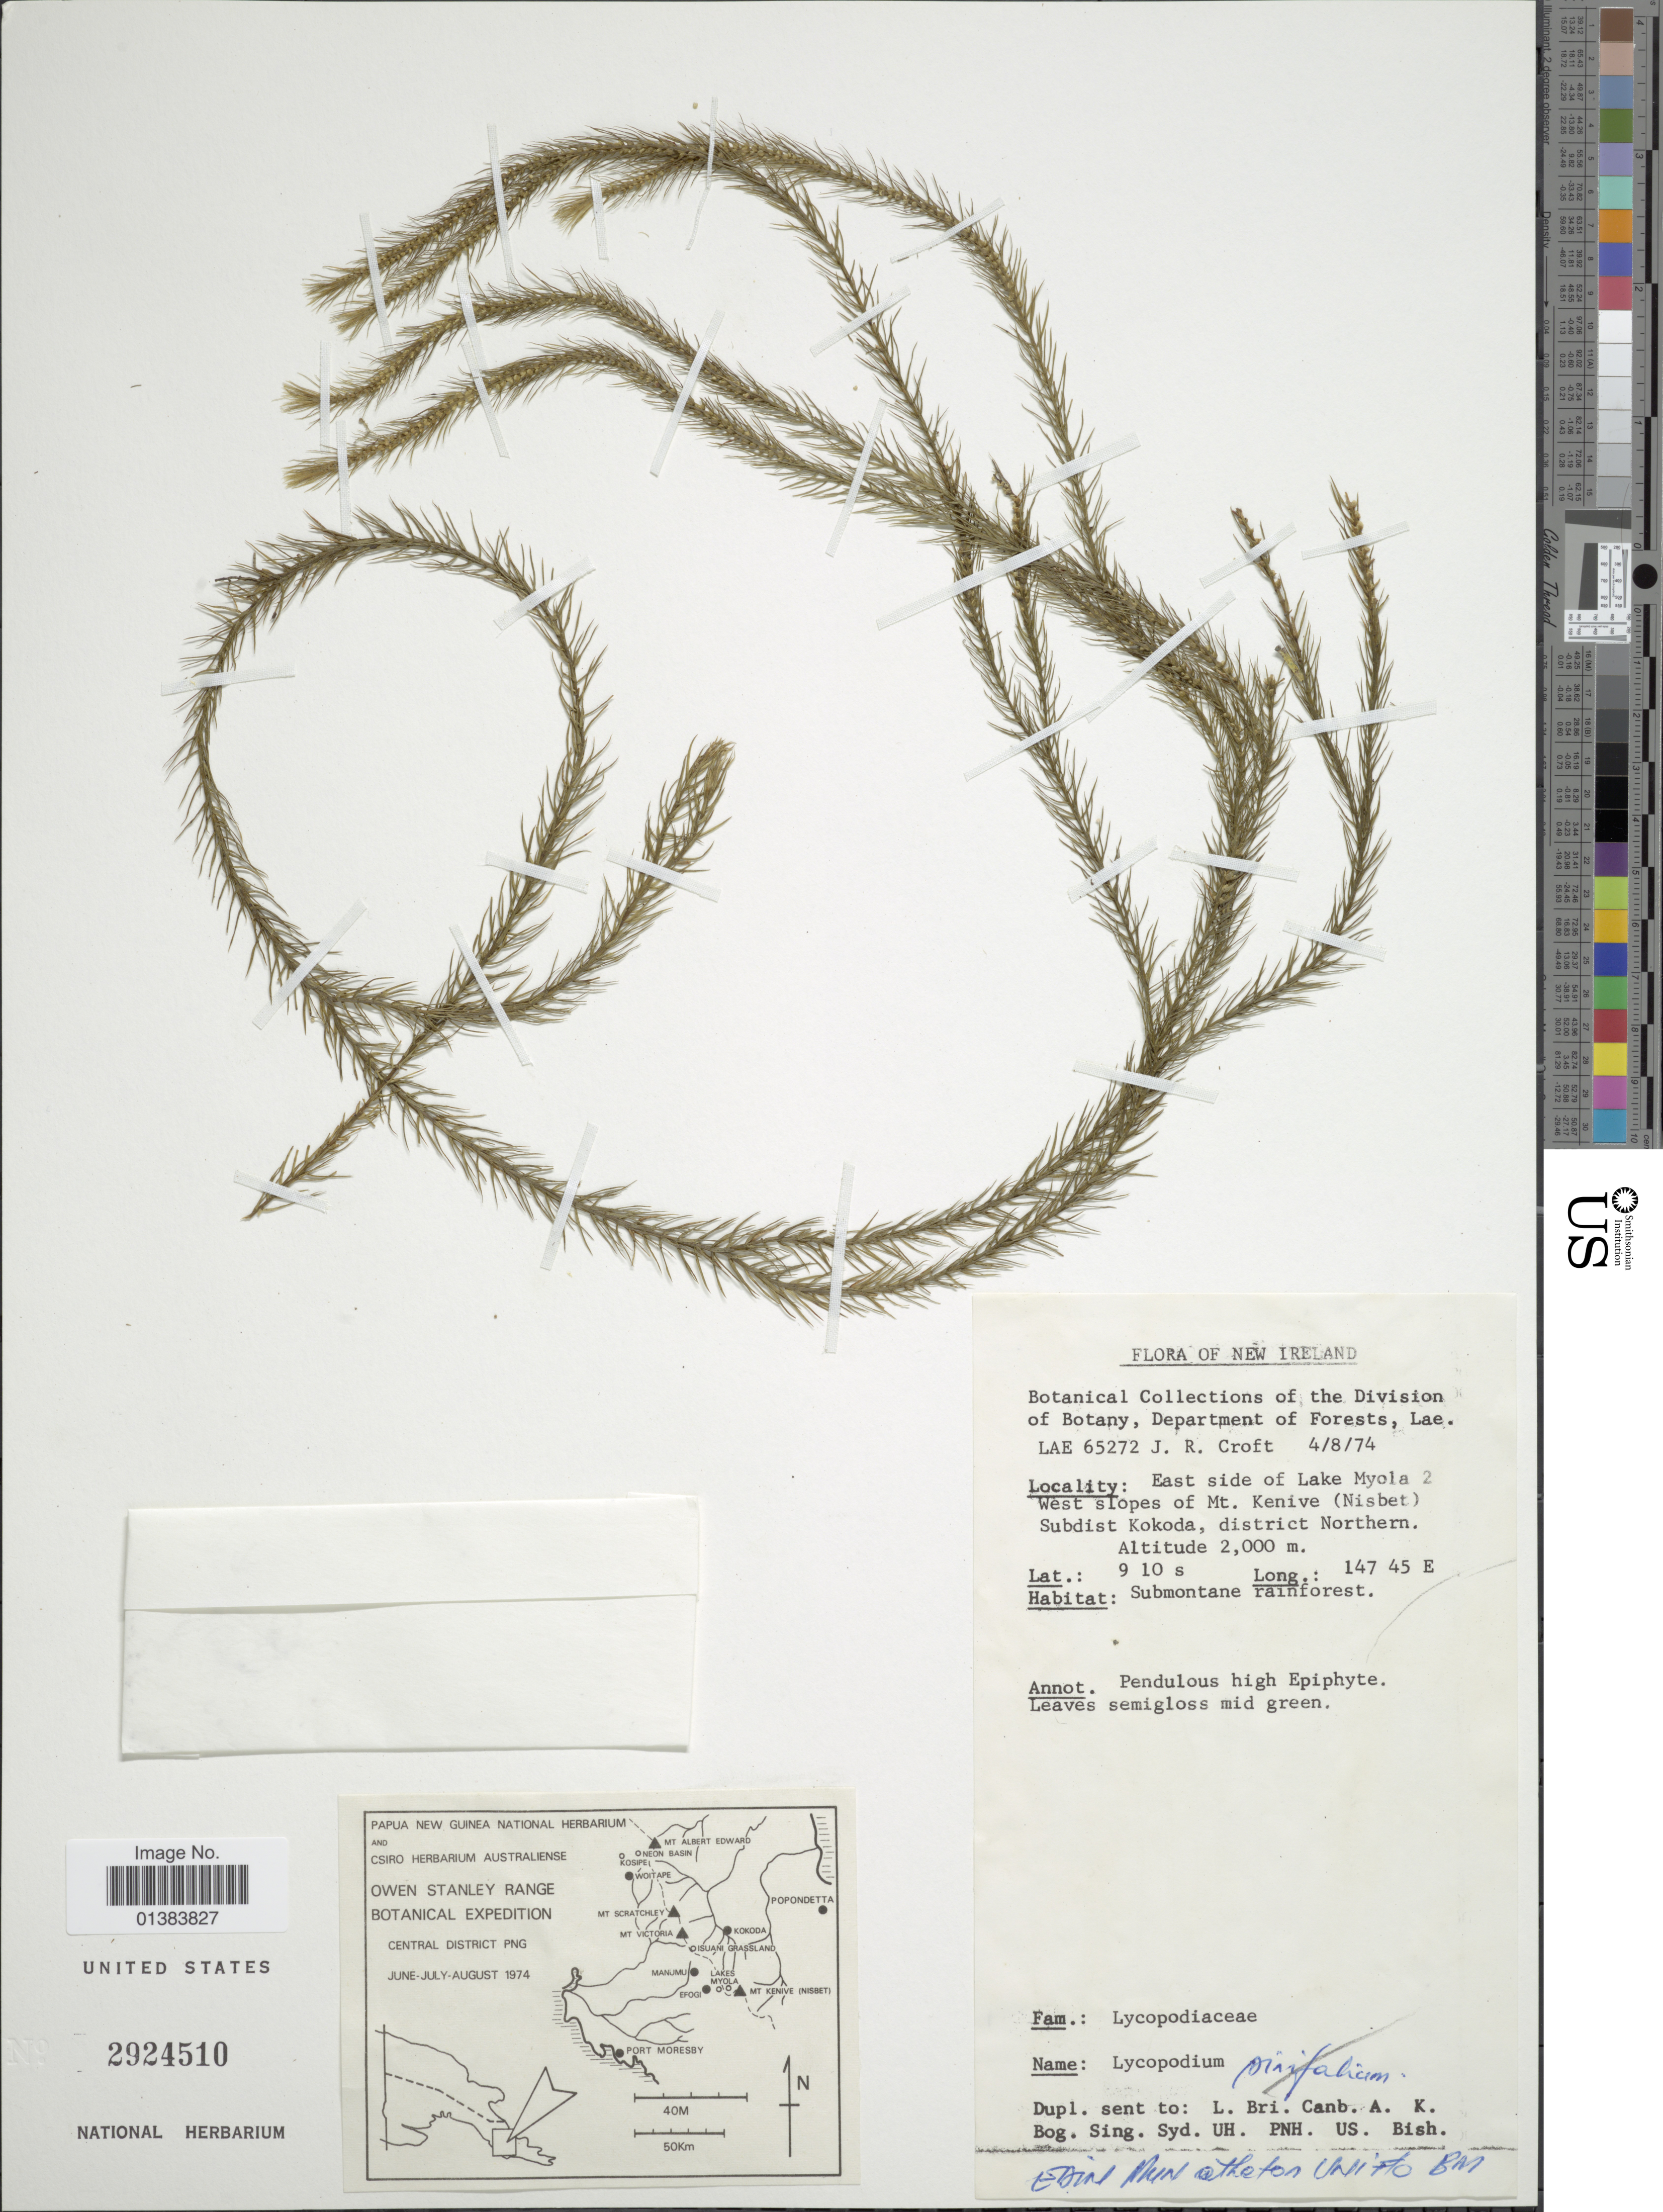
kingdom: Plantae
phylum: Tracheophyta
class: Lycopodiopsida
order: Lycopodiales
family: Lycopodiaceae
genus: Phlegmariurus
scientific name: Phlegmariurus arietis (Herter) comb. ined.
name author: (Herter)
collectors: J. R. Croft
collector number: LAE65272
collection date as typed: Transcribed d/m/y: 4/8/74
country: Papua New Guinea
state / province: New Ireland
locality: East side of Lake Myola 2 West slopes of Mt. Kenive (Nisbet), Subdist Kokoda, district Northern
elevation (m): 2000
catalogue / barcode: US 2924510